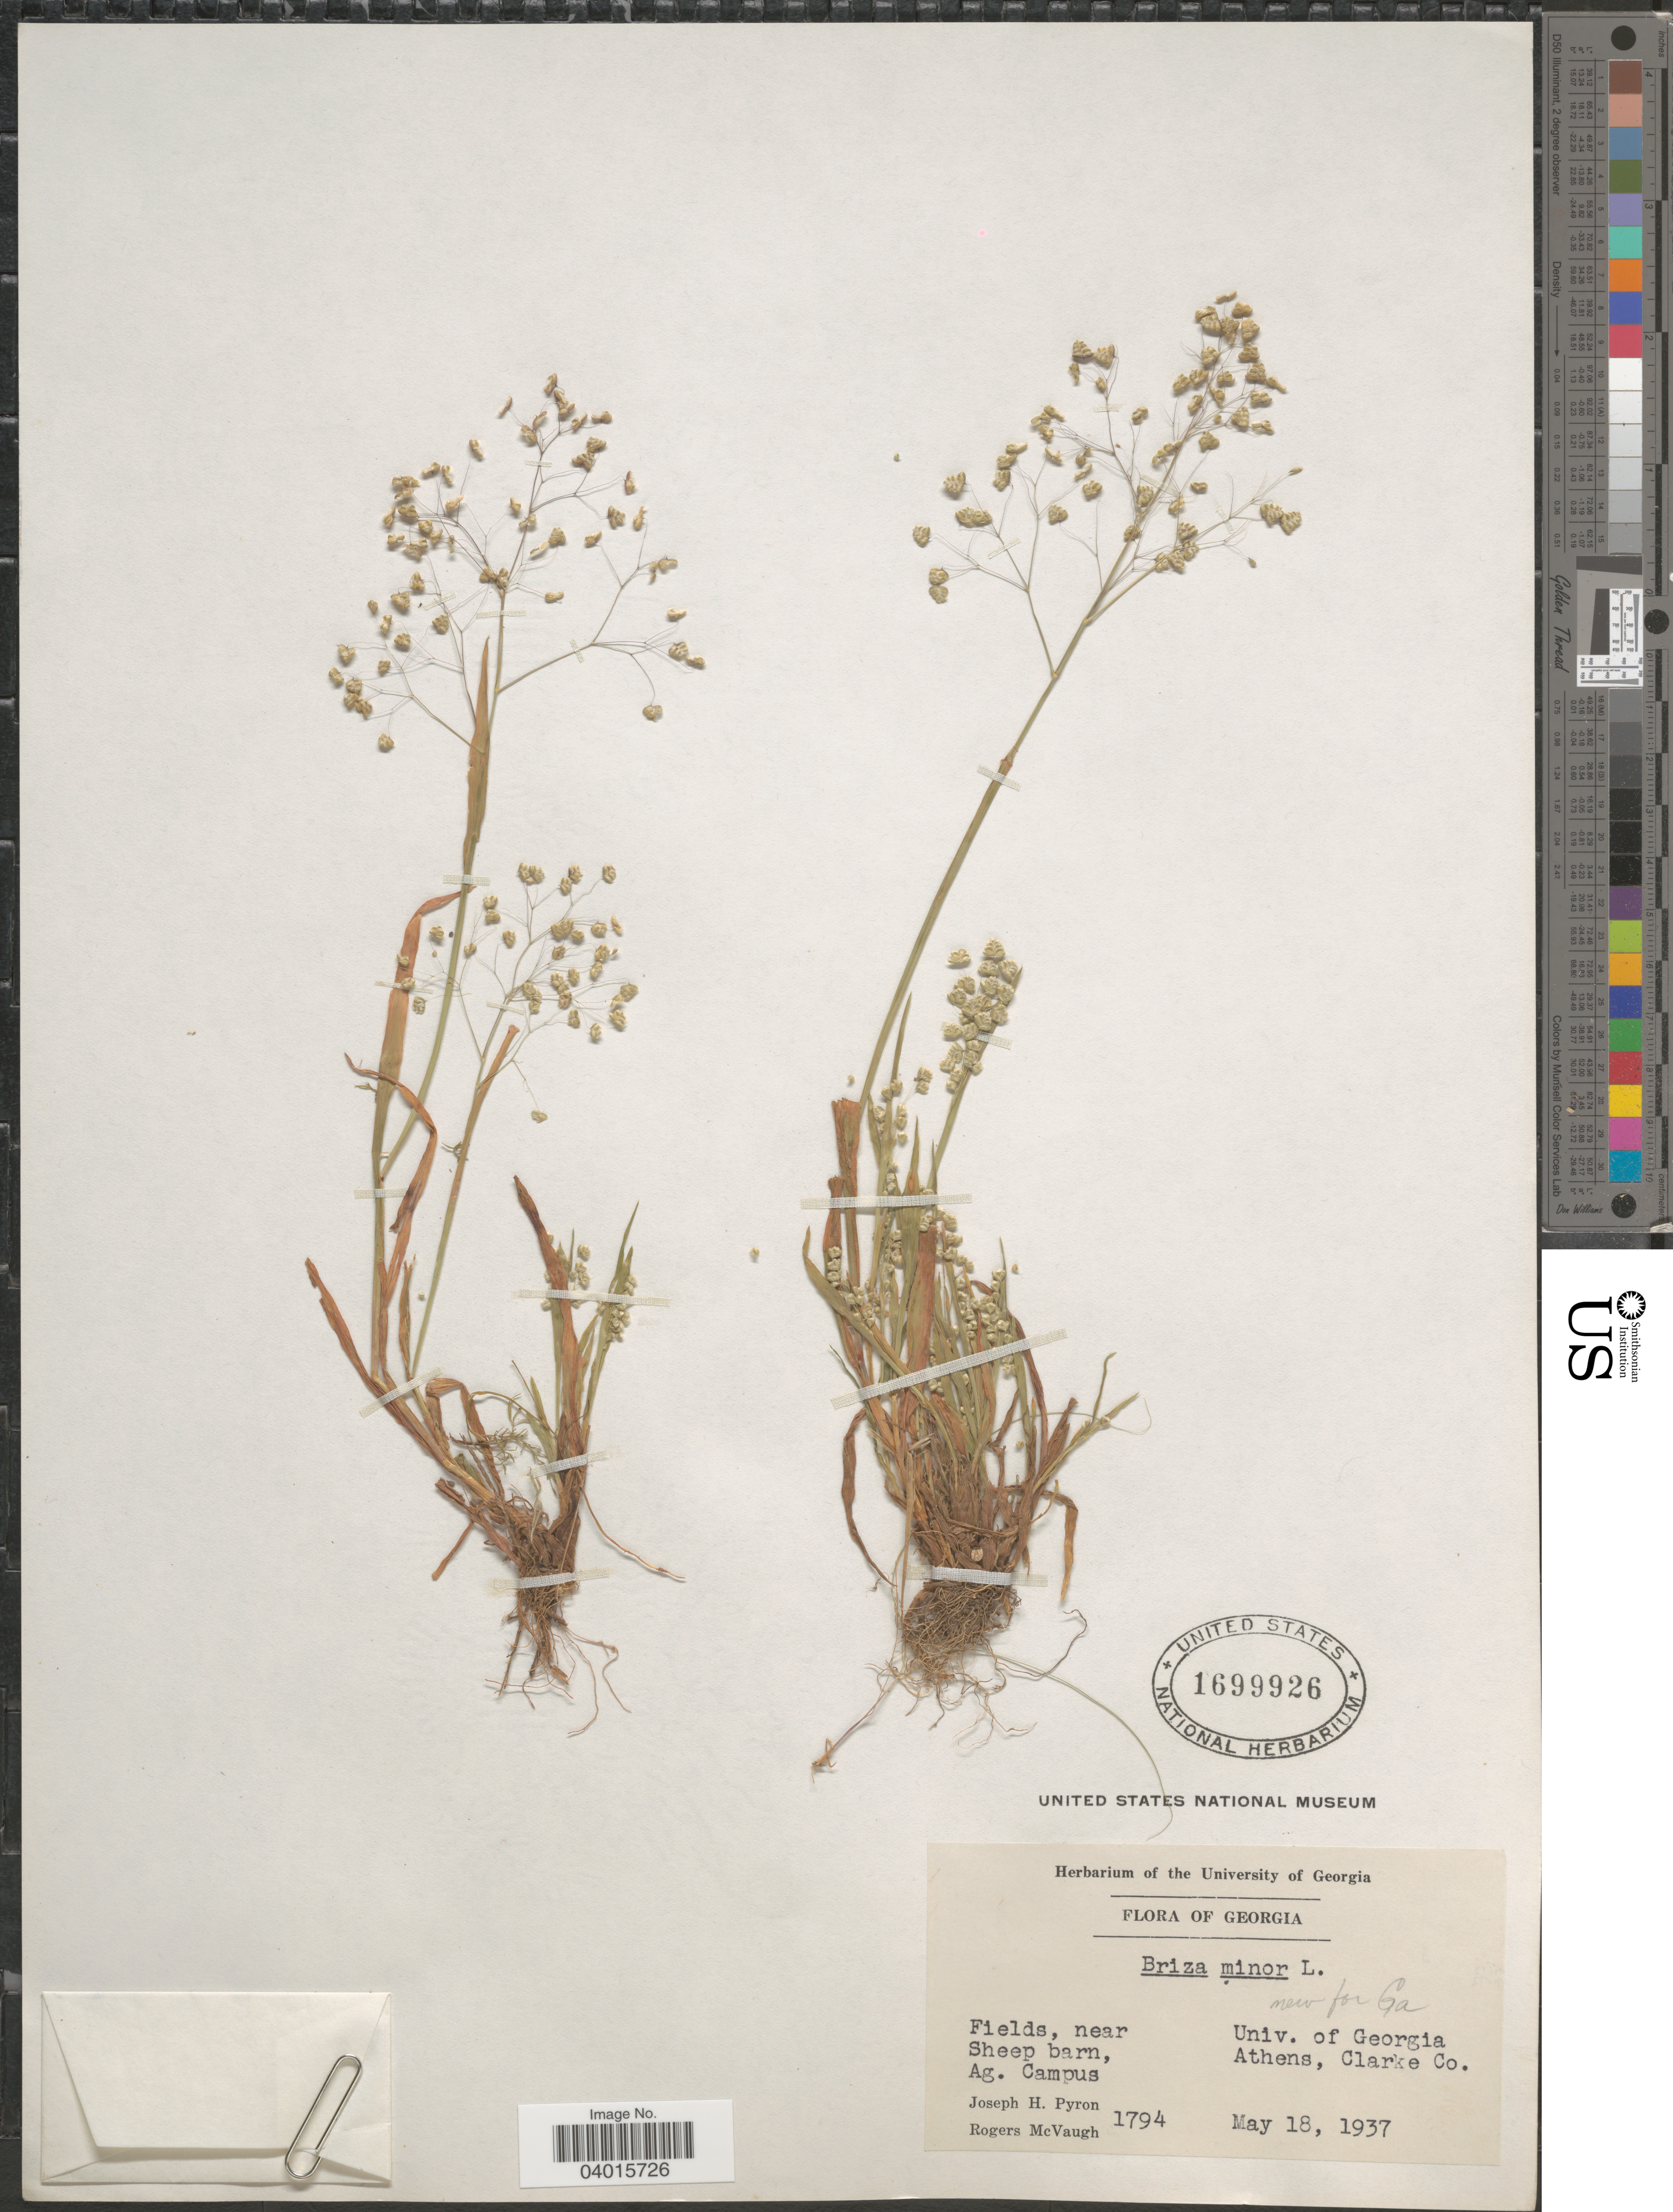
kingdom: Plantae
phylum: Tracheophyta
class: Liliopsida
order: Poales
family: Poaceae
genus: Briza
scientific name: Briza minor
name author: L.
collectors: J. H. Pyron & R. McVaugh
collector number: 1794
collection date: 1937-05-18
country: United States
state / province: Georgia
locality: Fields, near Sheep barn, ag. Campus. Univ. of Georgia. Athens, Clarke Co.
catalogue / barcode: US 1699926